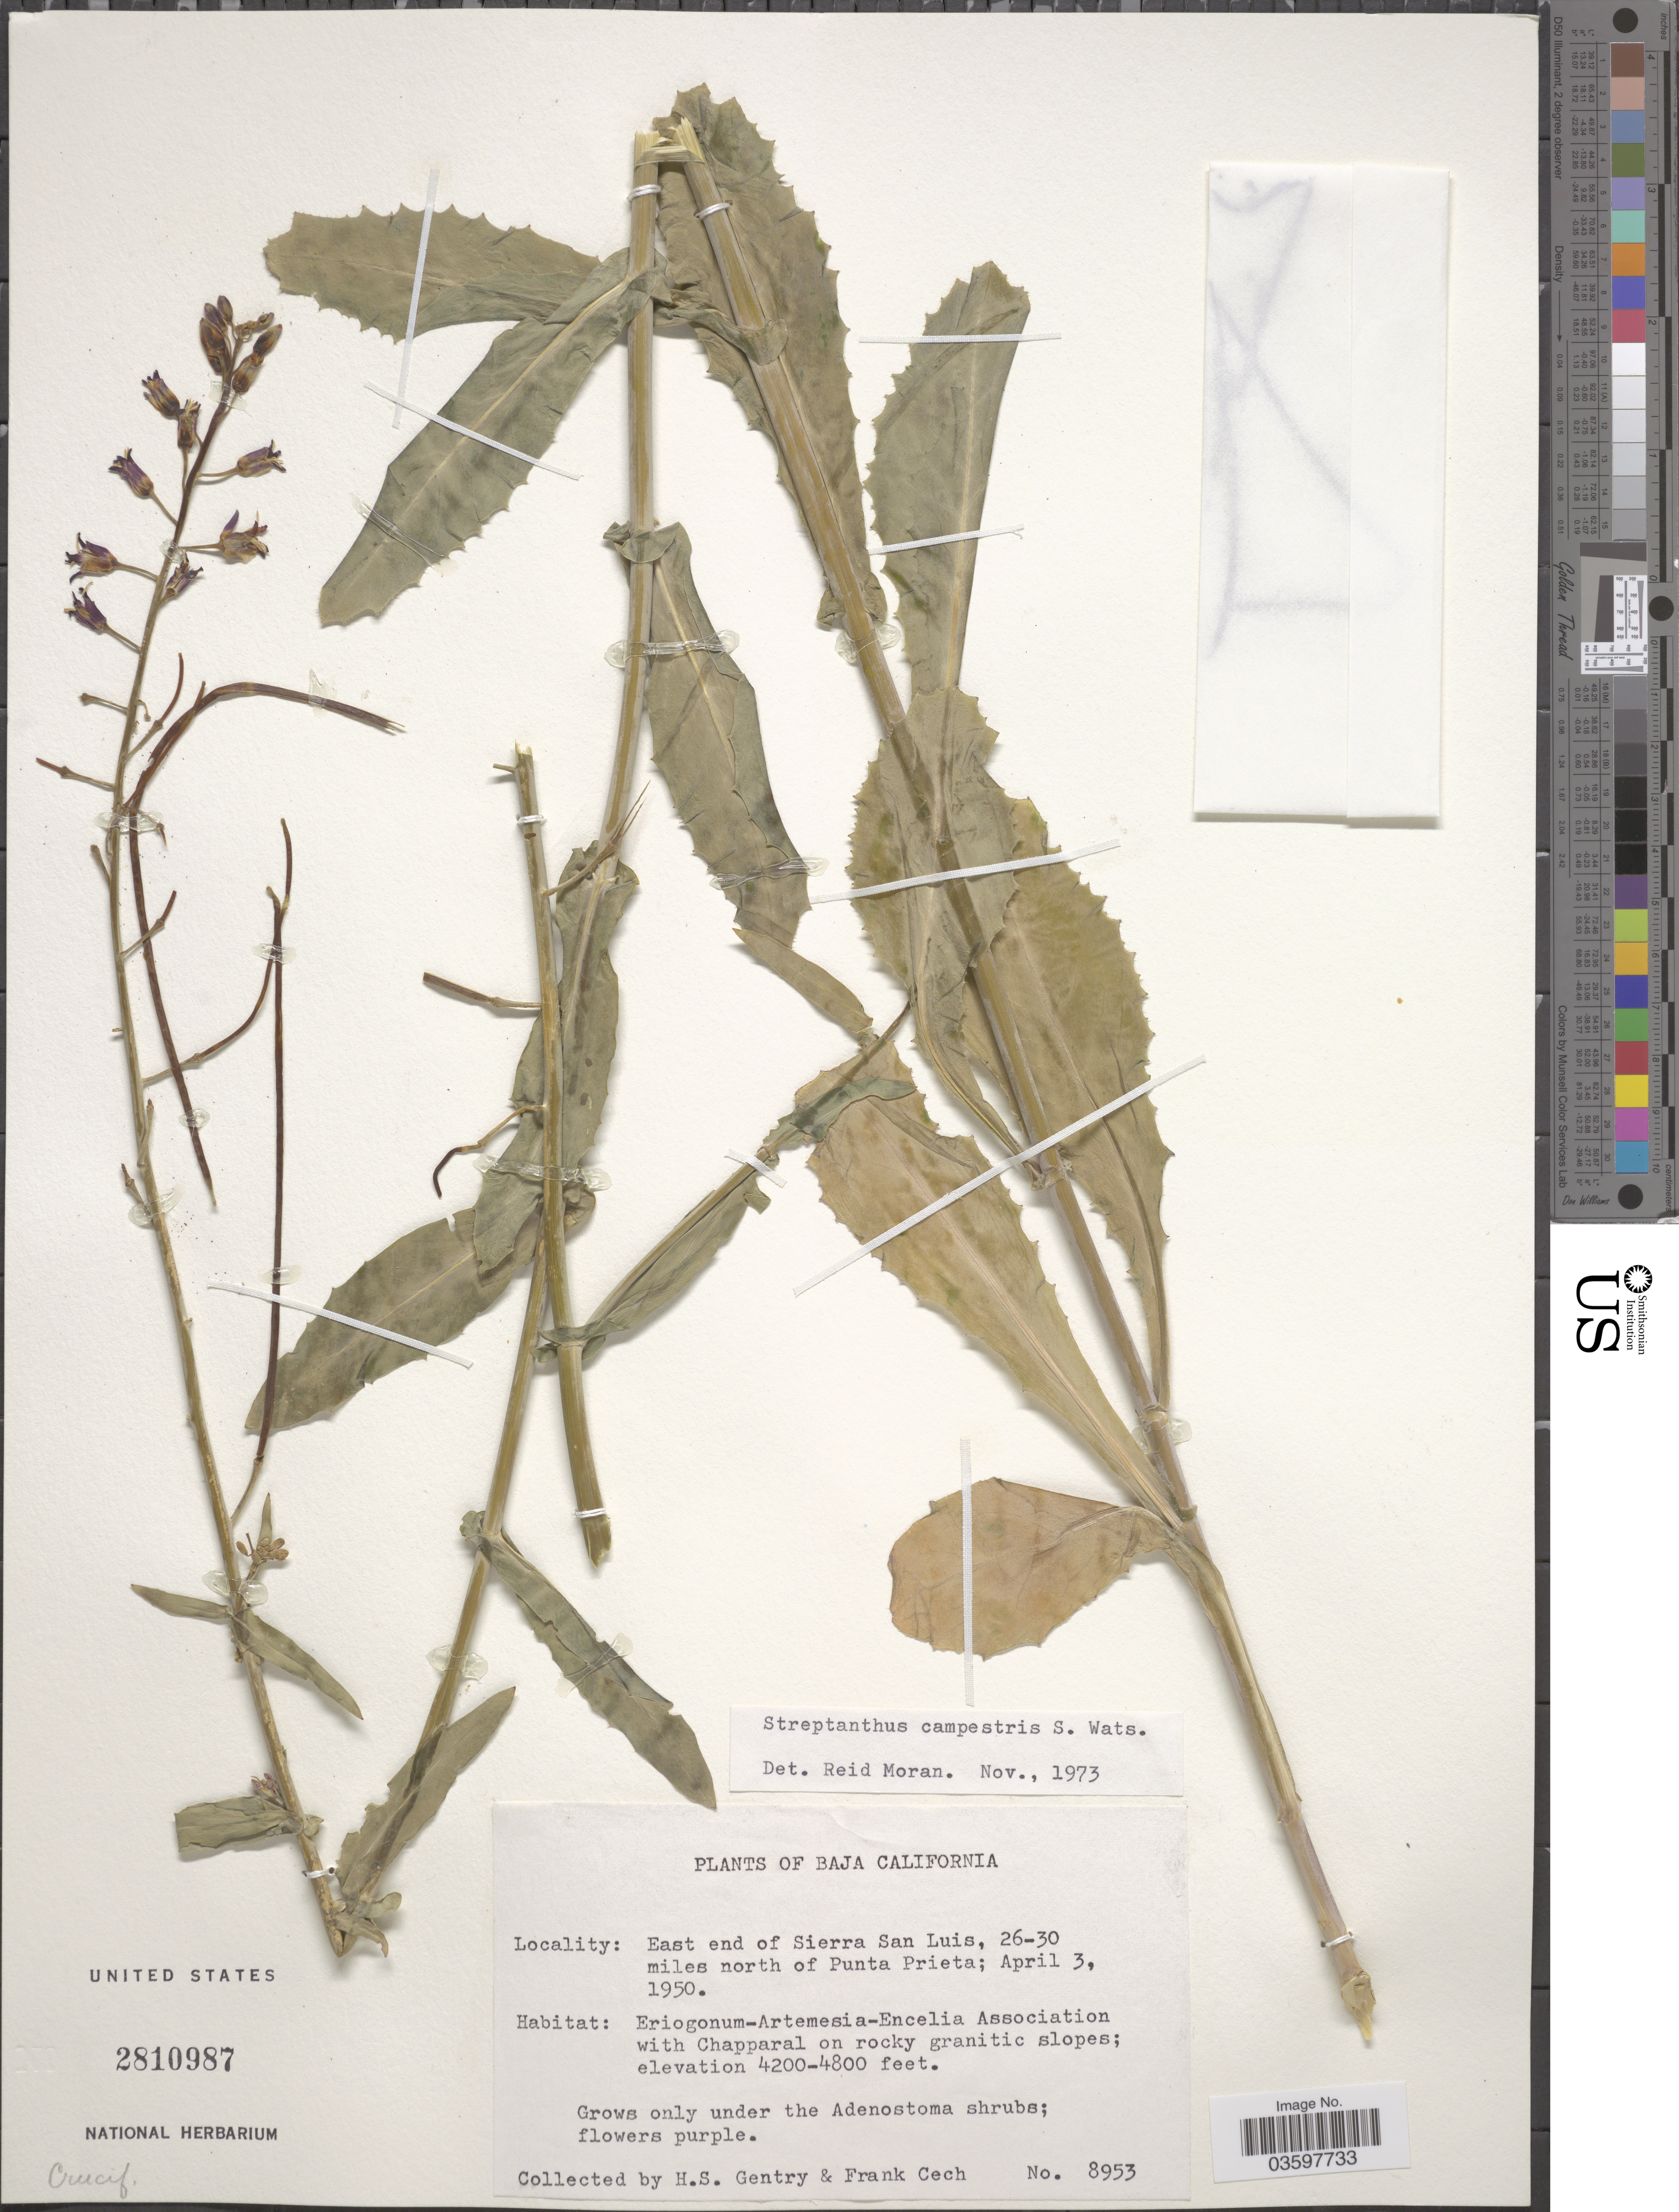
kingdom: Plantae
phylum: Tracheophyta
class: Magnoliopsida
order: Brassicales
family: Brassicaceae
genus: Streptanthus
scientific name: Streptanthus campestris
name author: S. Watson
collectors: H. S. Gentry & F. Cech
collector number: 8953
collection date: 1950-04-03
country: Mexico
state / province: Baja California Norte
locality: East end of Sierra San Luis, 26-30 miles north of Punta Prieta.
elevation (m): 1280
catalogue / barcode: US 2810987